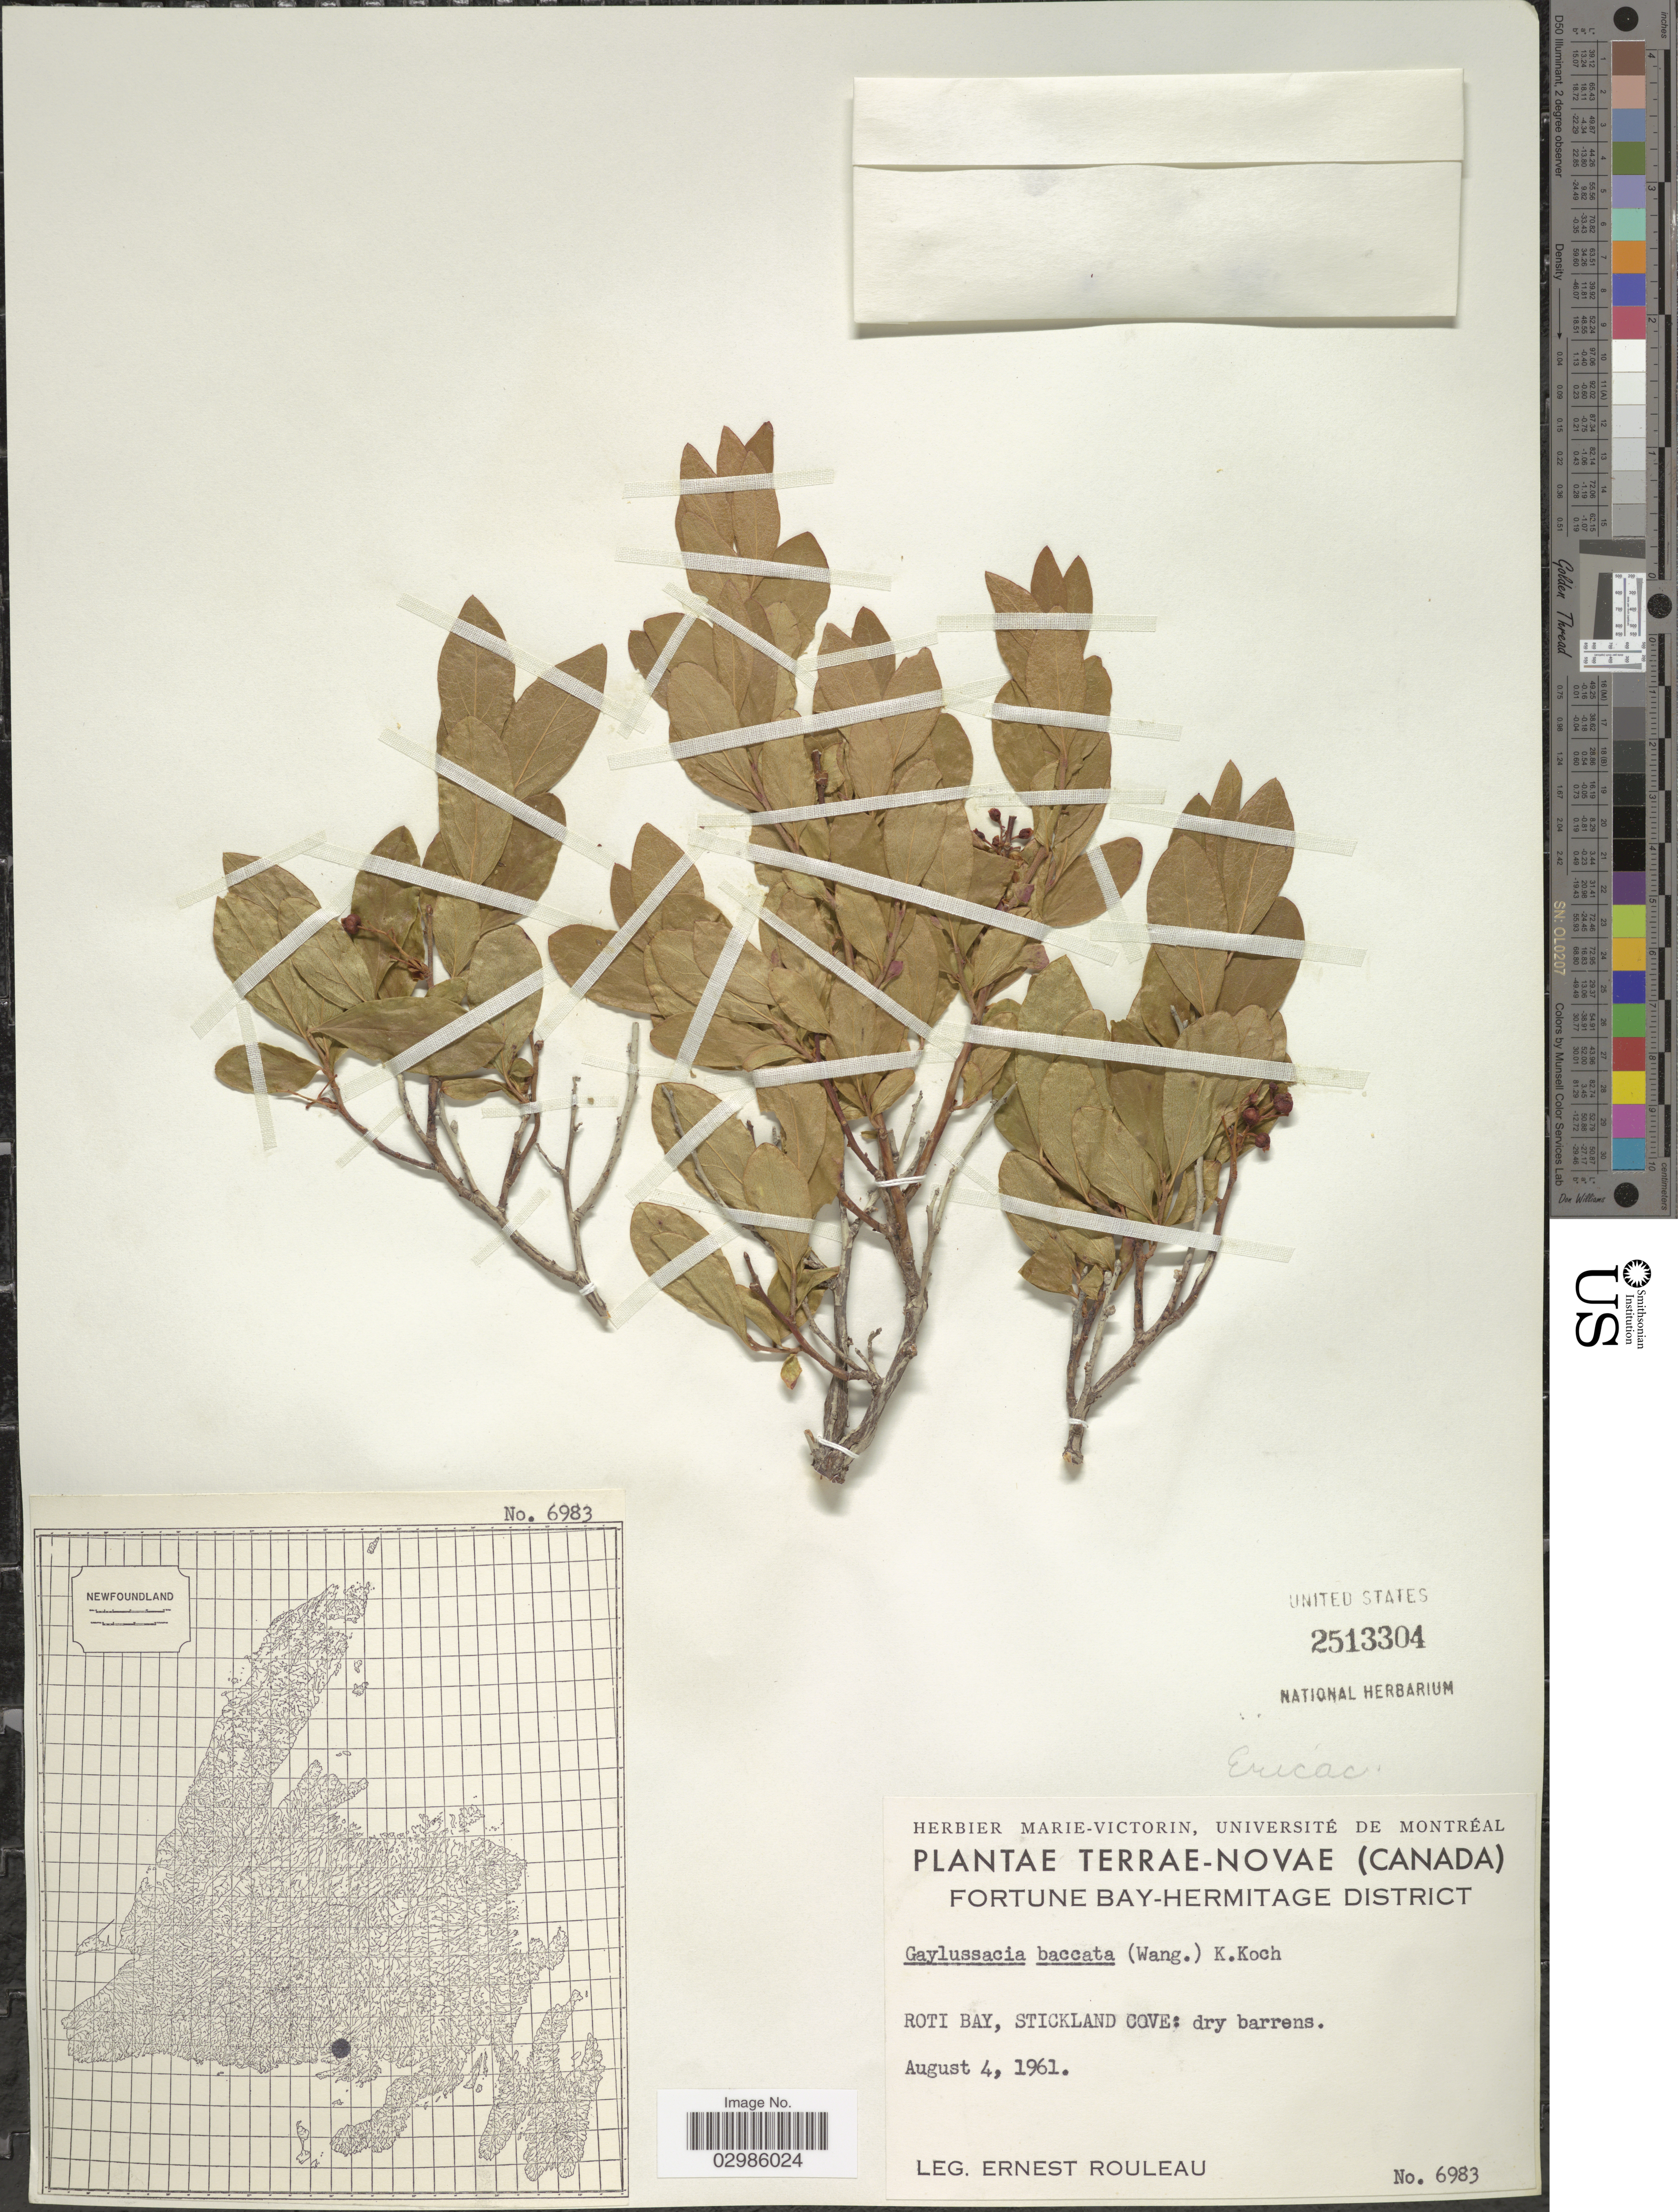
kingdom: Plantae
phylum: Tracheophyta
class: Magnoliopsida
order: Ericales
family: Ericaceae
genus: Gaylussacia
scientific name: Gaylussacia baccata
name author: (Wangenh.) K. Koch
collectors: E. Rouleau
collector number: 6983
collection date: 1961-08-04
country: Canada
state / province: Newfoundland and Labrador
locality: Terrae-Novae. Fortune Bay-Hermitage District. Roti Bay, Stickland Cove: dry barrens.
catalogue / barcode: US 2513304